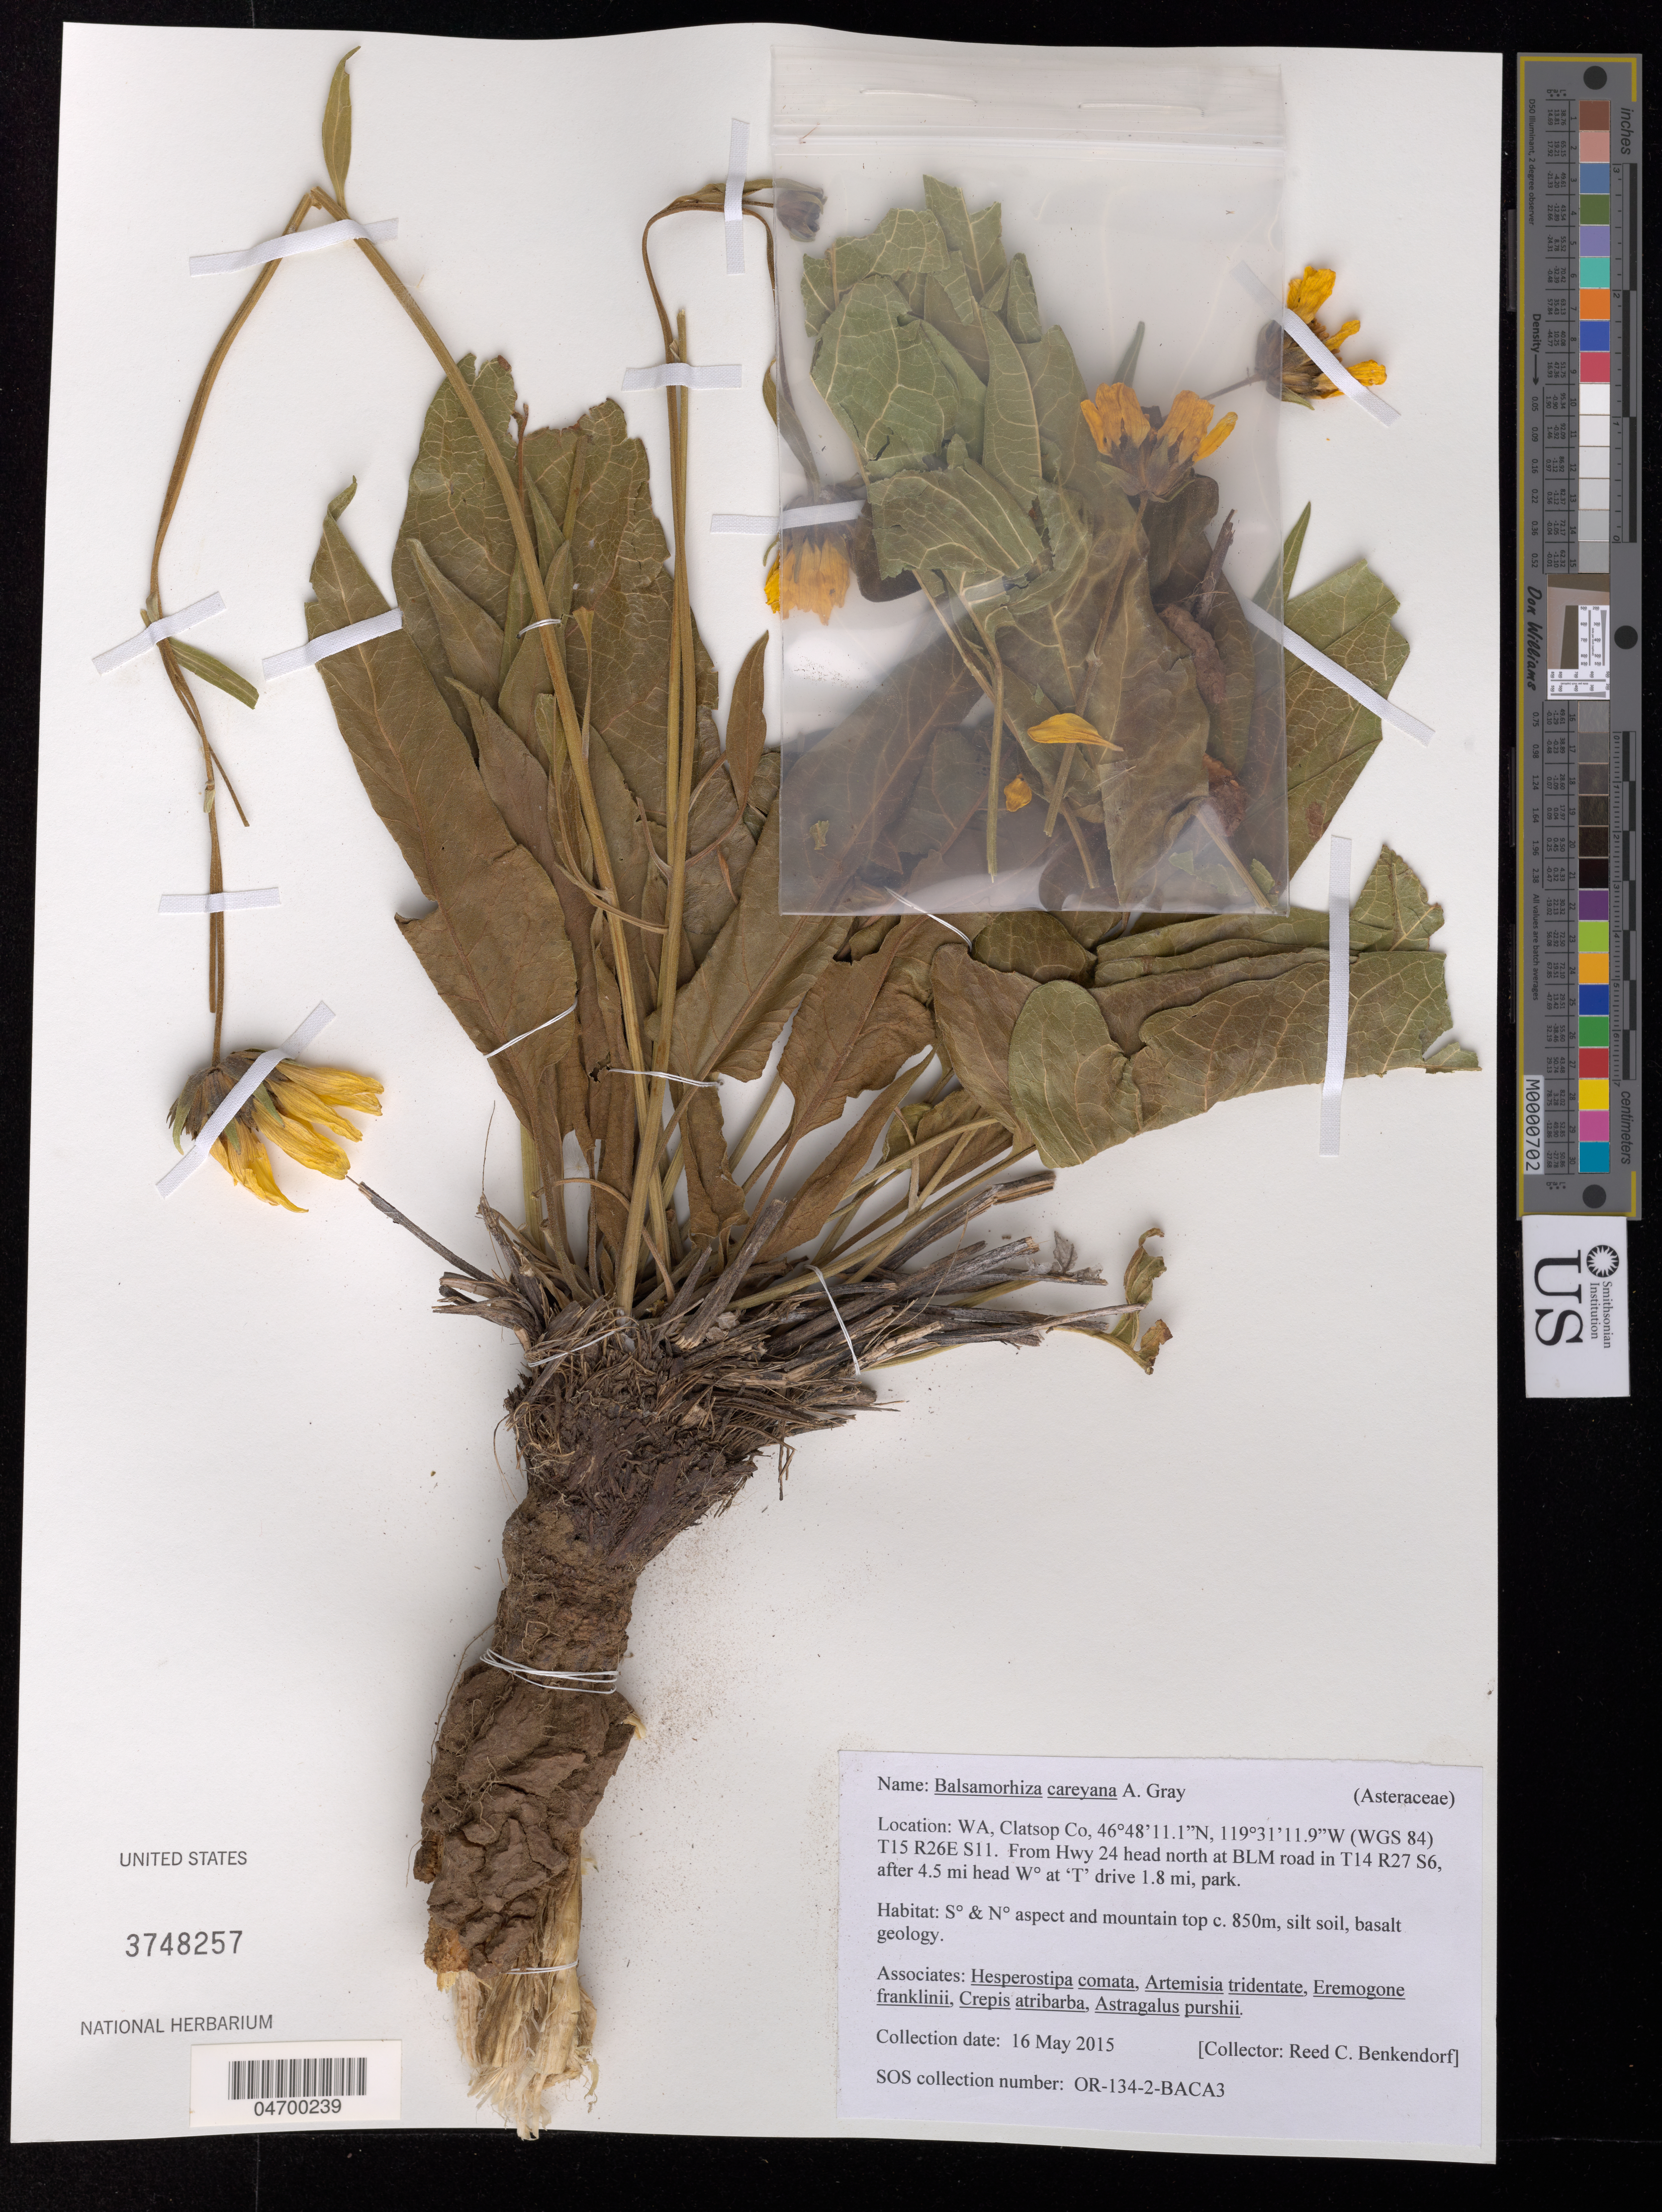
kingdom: Plantae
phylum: Tracheophyta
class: Magnoliopsida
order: Asterales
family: Asteraceae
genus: Balsamorhiza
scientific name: Balsamorhiza careyana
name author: A. Gray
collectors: R. Benkendorf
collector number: OR-134-2-BACA3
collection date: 2015-05-16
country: United States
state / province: Washington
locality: WA, Clatsop Co, (WGS 84) T15 R26E S11. From Hwy 24 head north at BLM road in T14 R27 S6, after 4.5 mi head Wº at 'T' drive 1.8 mi, park.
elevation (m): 850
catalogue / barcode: US 3748257